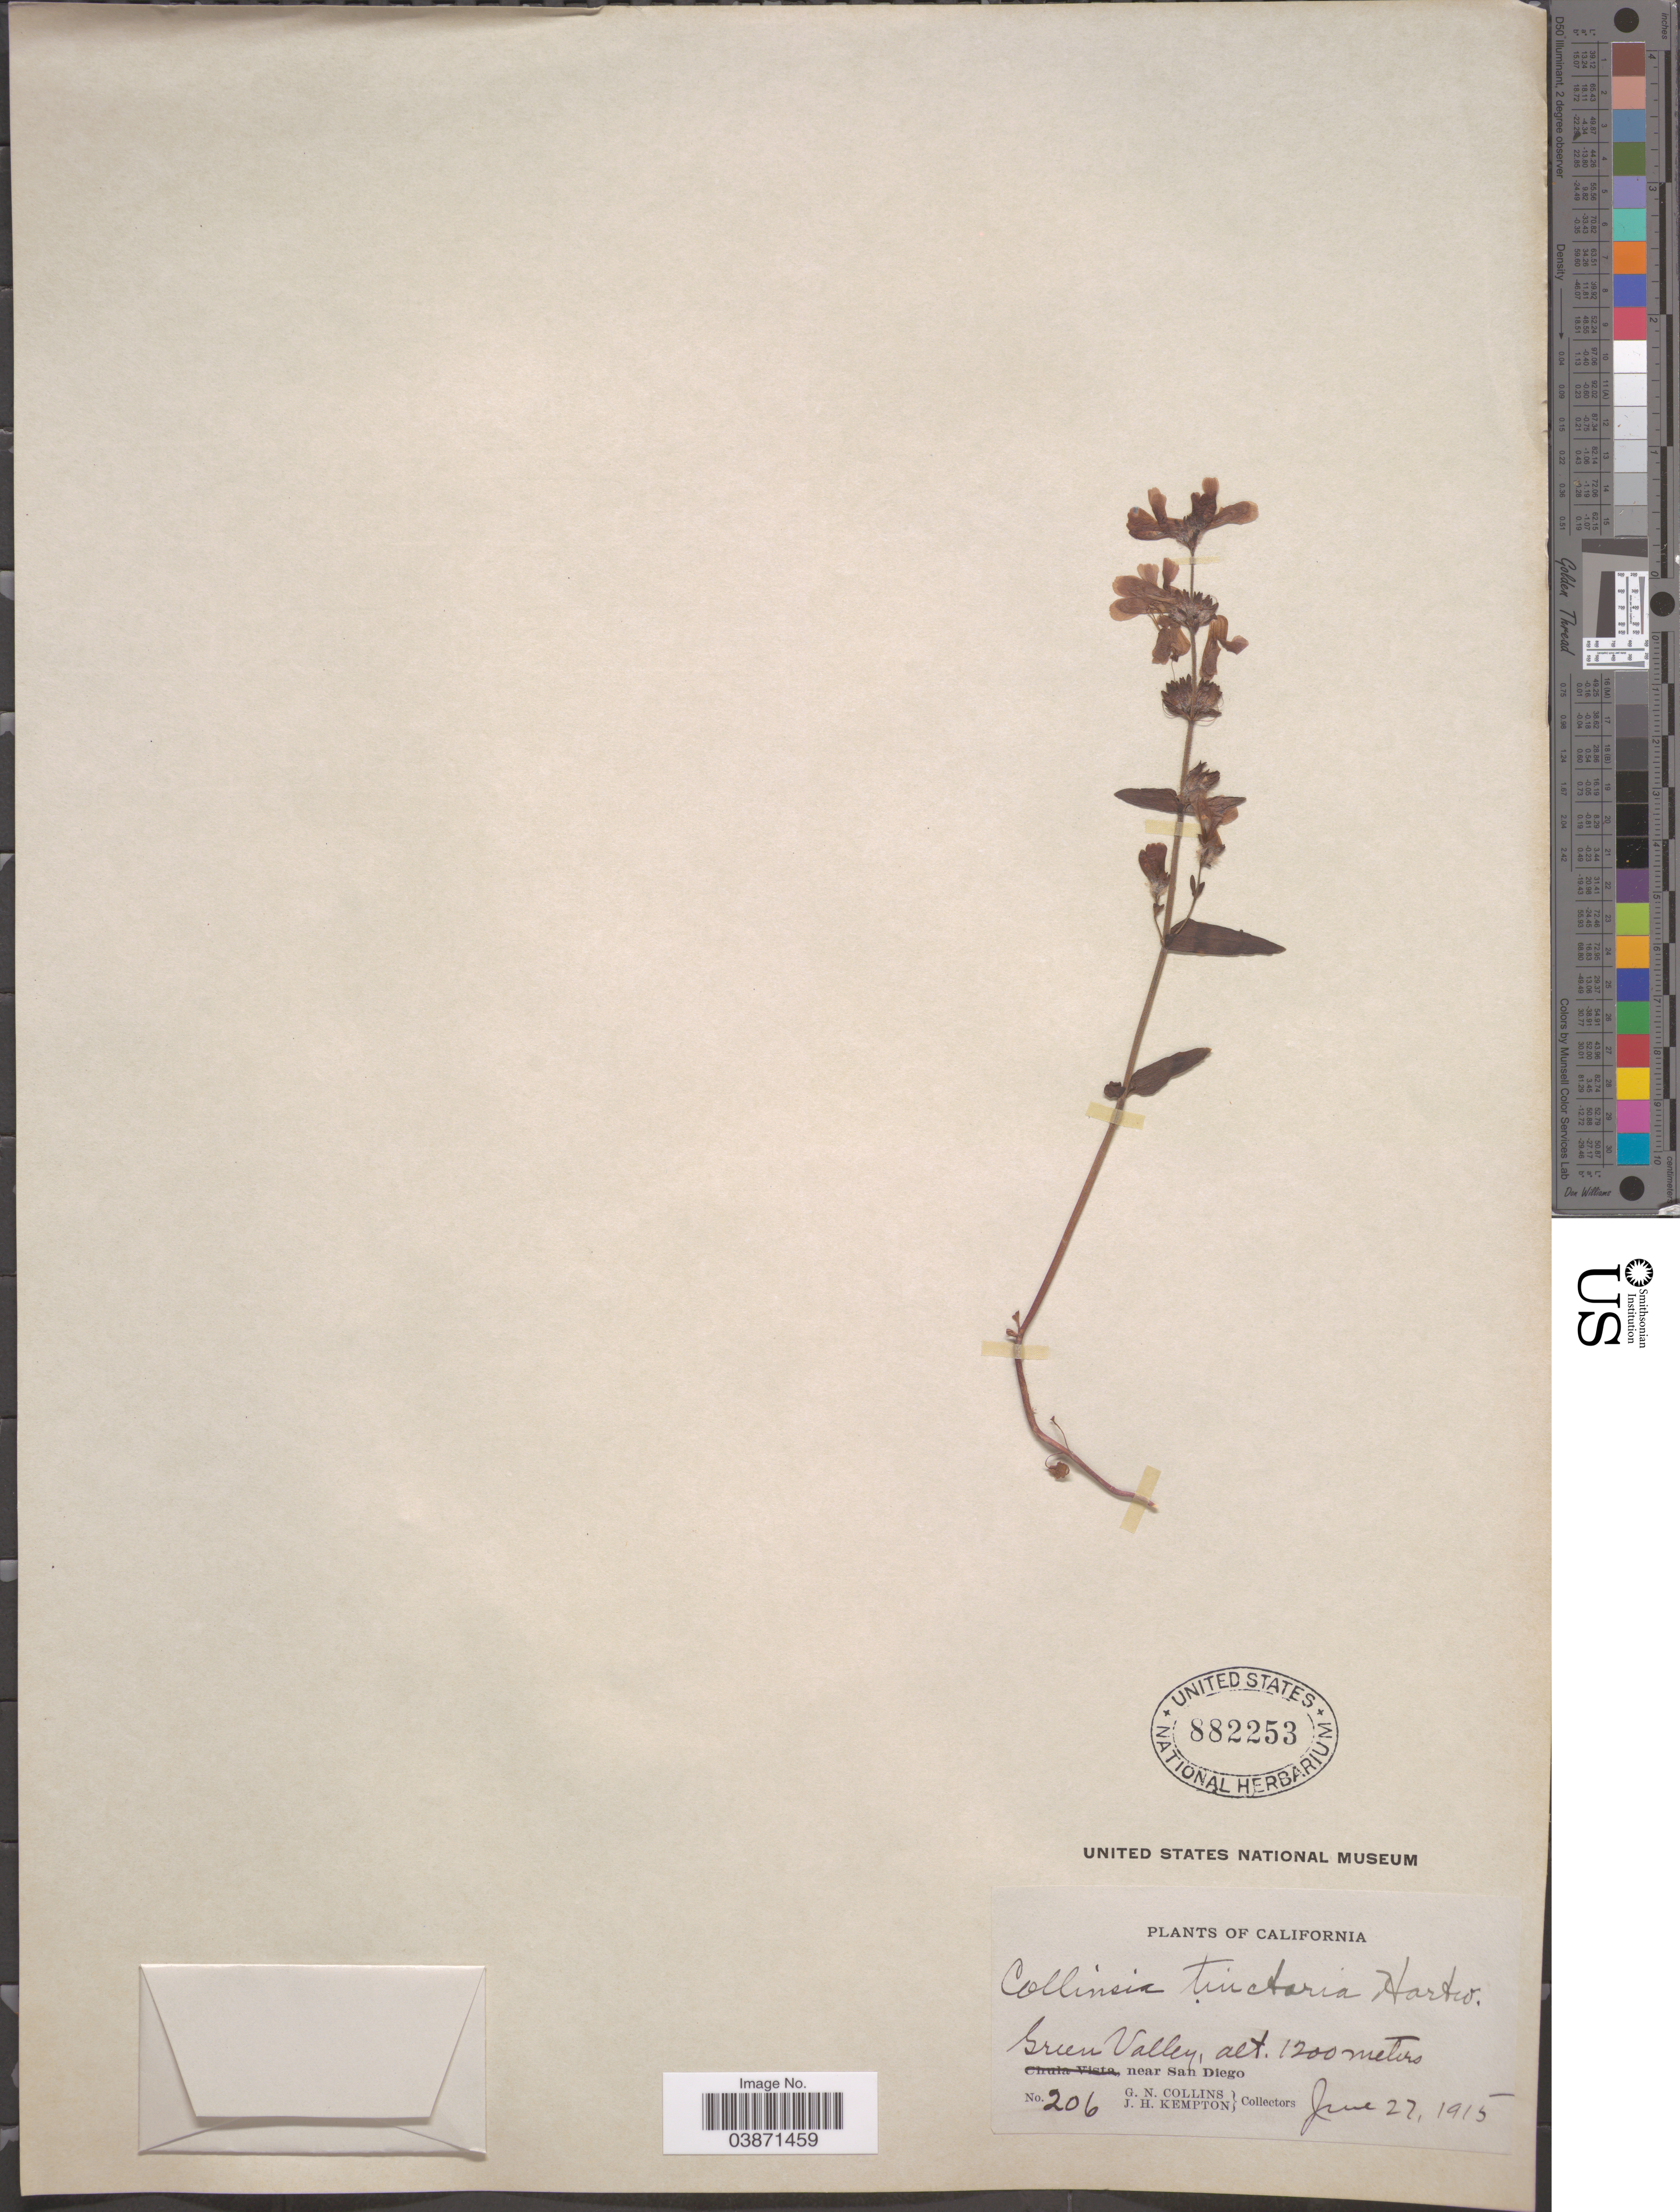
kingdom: Plantae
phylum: Tracheophyta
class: Magnoliopsida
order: Lamiales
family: Plantaginaceae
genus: Collinsia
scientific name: Collinsia tinctoria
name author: Hartw. ex Benth.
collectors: G. Collins & J. H. Kempton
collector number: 206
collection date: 1915-06-27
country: United States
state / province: California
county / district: San Diego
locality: Green Valley, near San Diego.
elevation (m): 1200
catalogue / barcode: US 882253